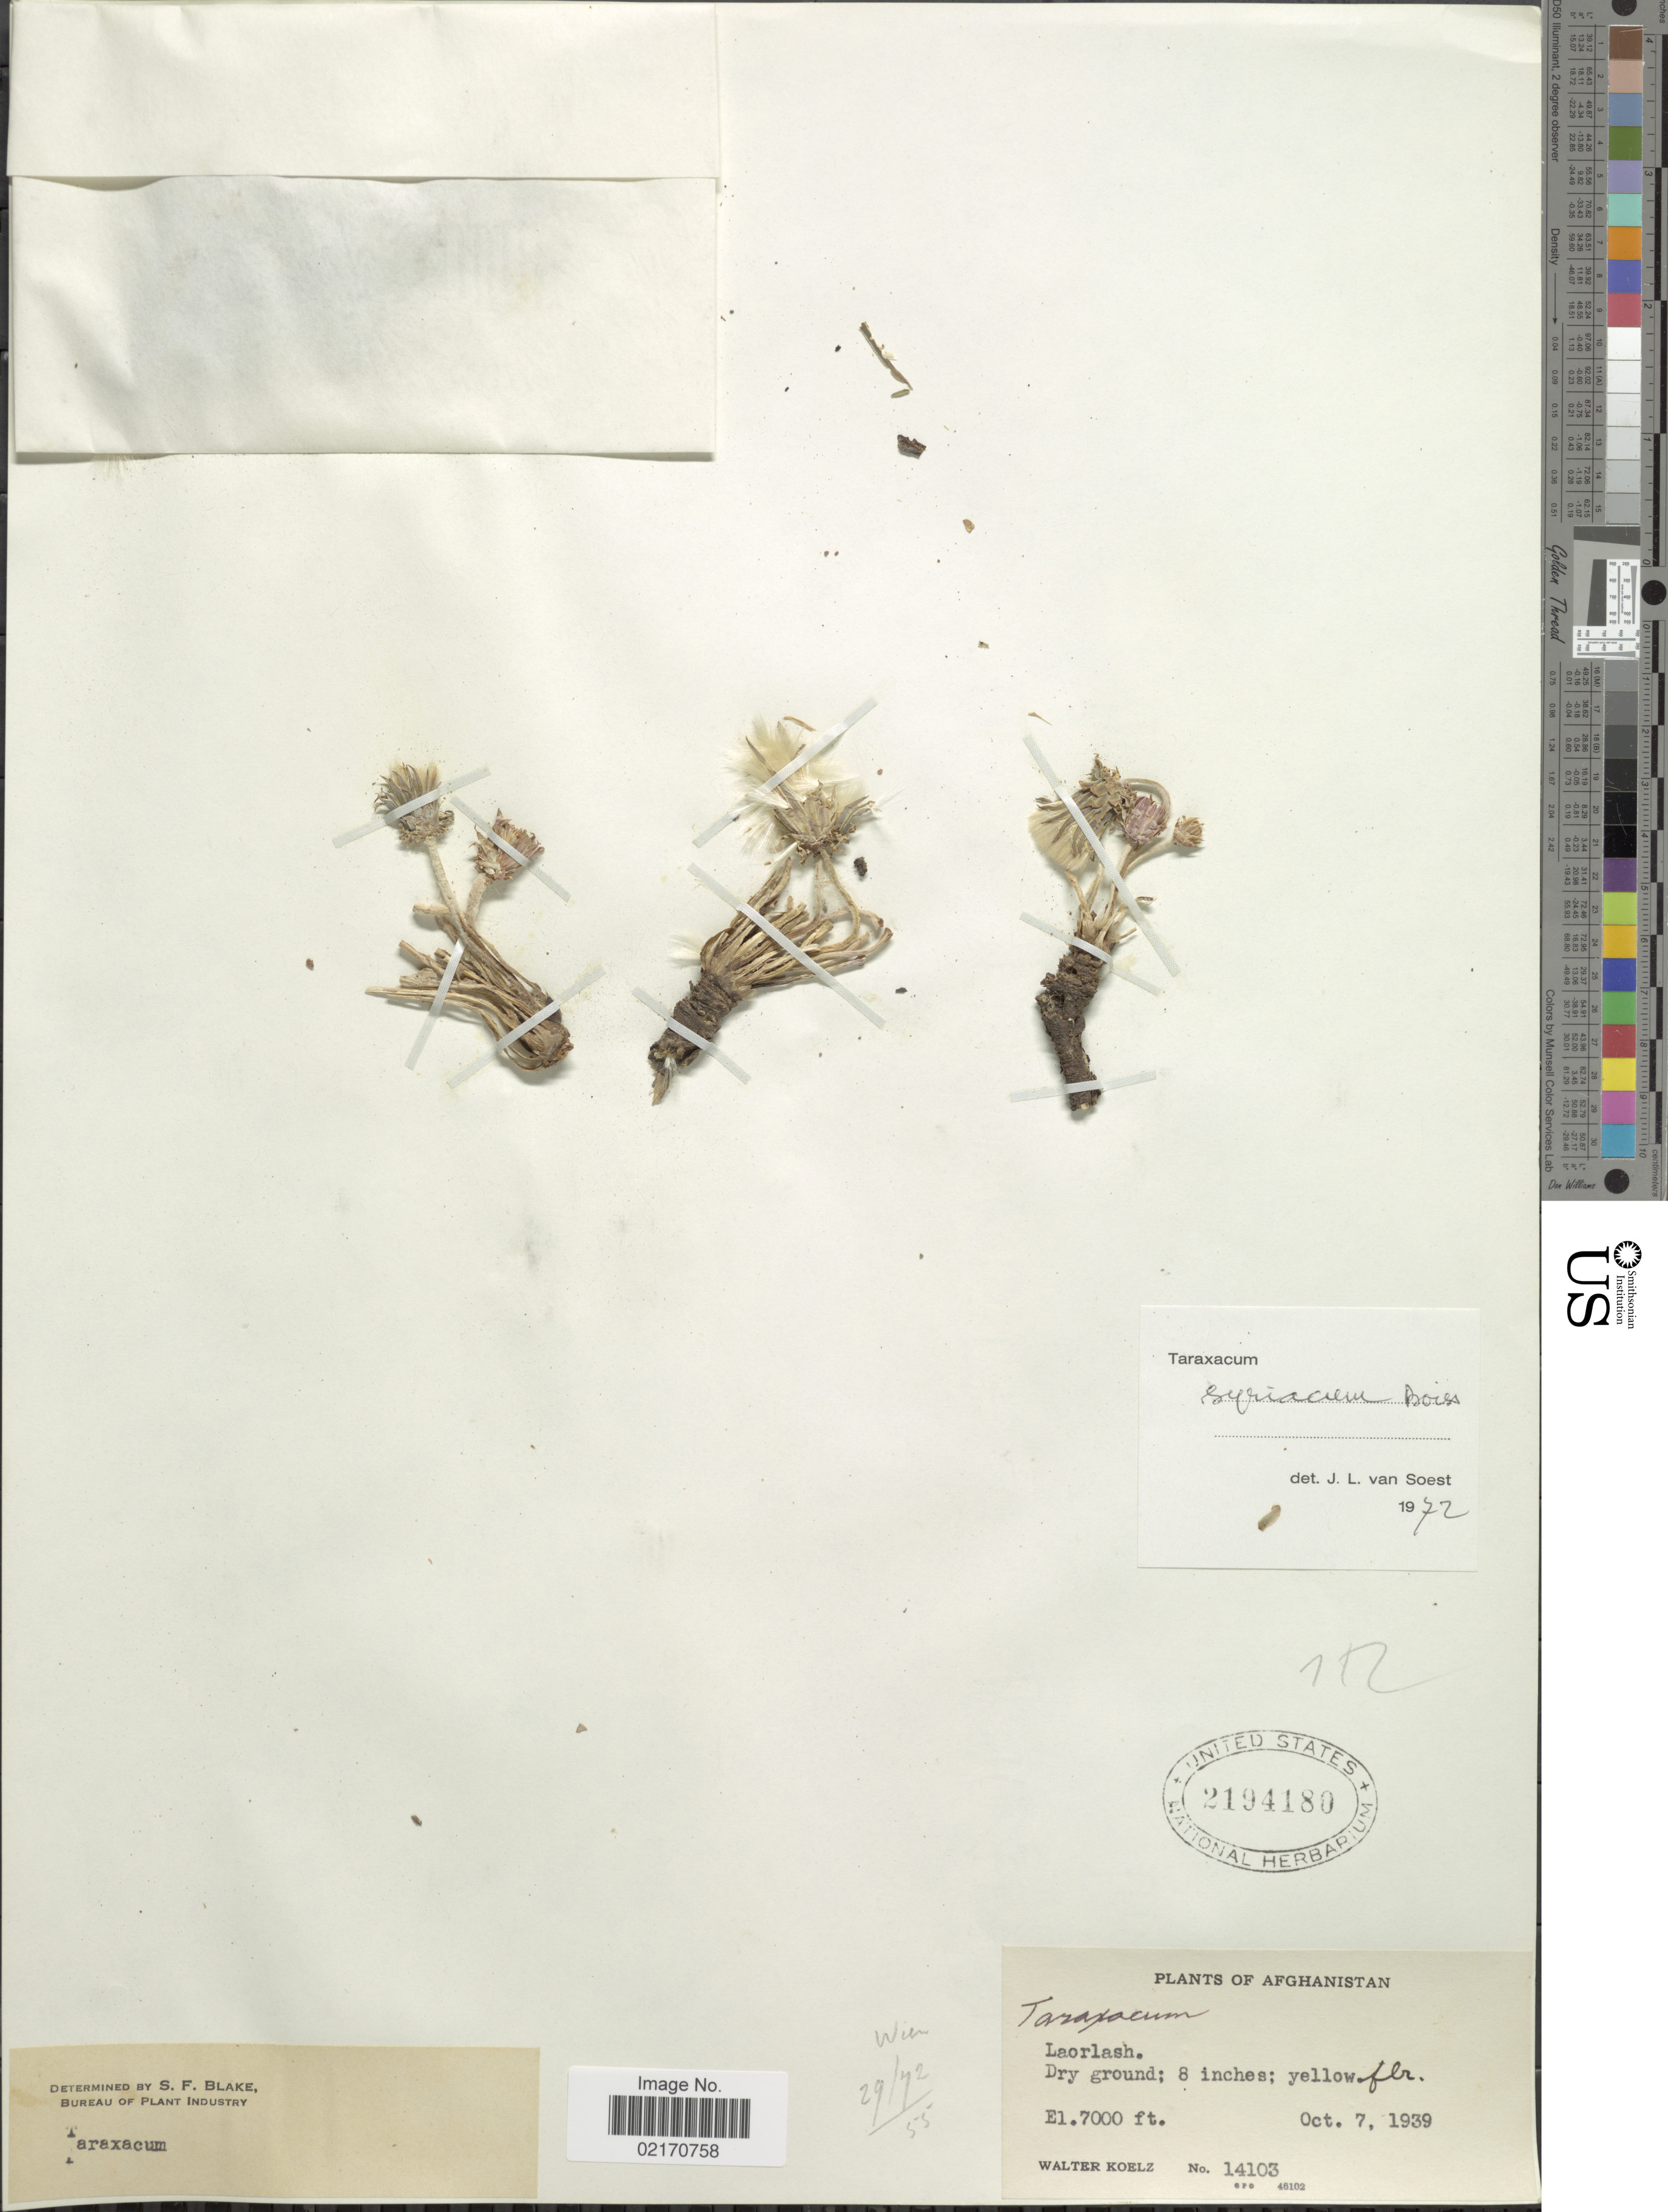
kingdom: Plantae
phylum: Tracheophyta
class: Magnoliopsida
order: Asterales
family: Asteraceae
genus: Taraxacum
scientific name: Taraxacum syriacum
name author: Boiss.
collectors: W. N. Koelz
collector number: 14103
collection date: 1939-10-07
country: Afghanistan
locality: Laorlash.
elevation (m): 2134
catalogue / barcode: US 2194180